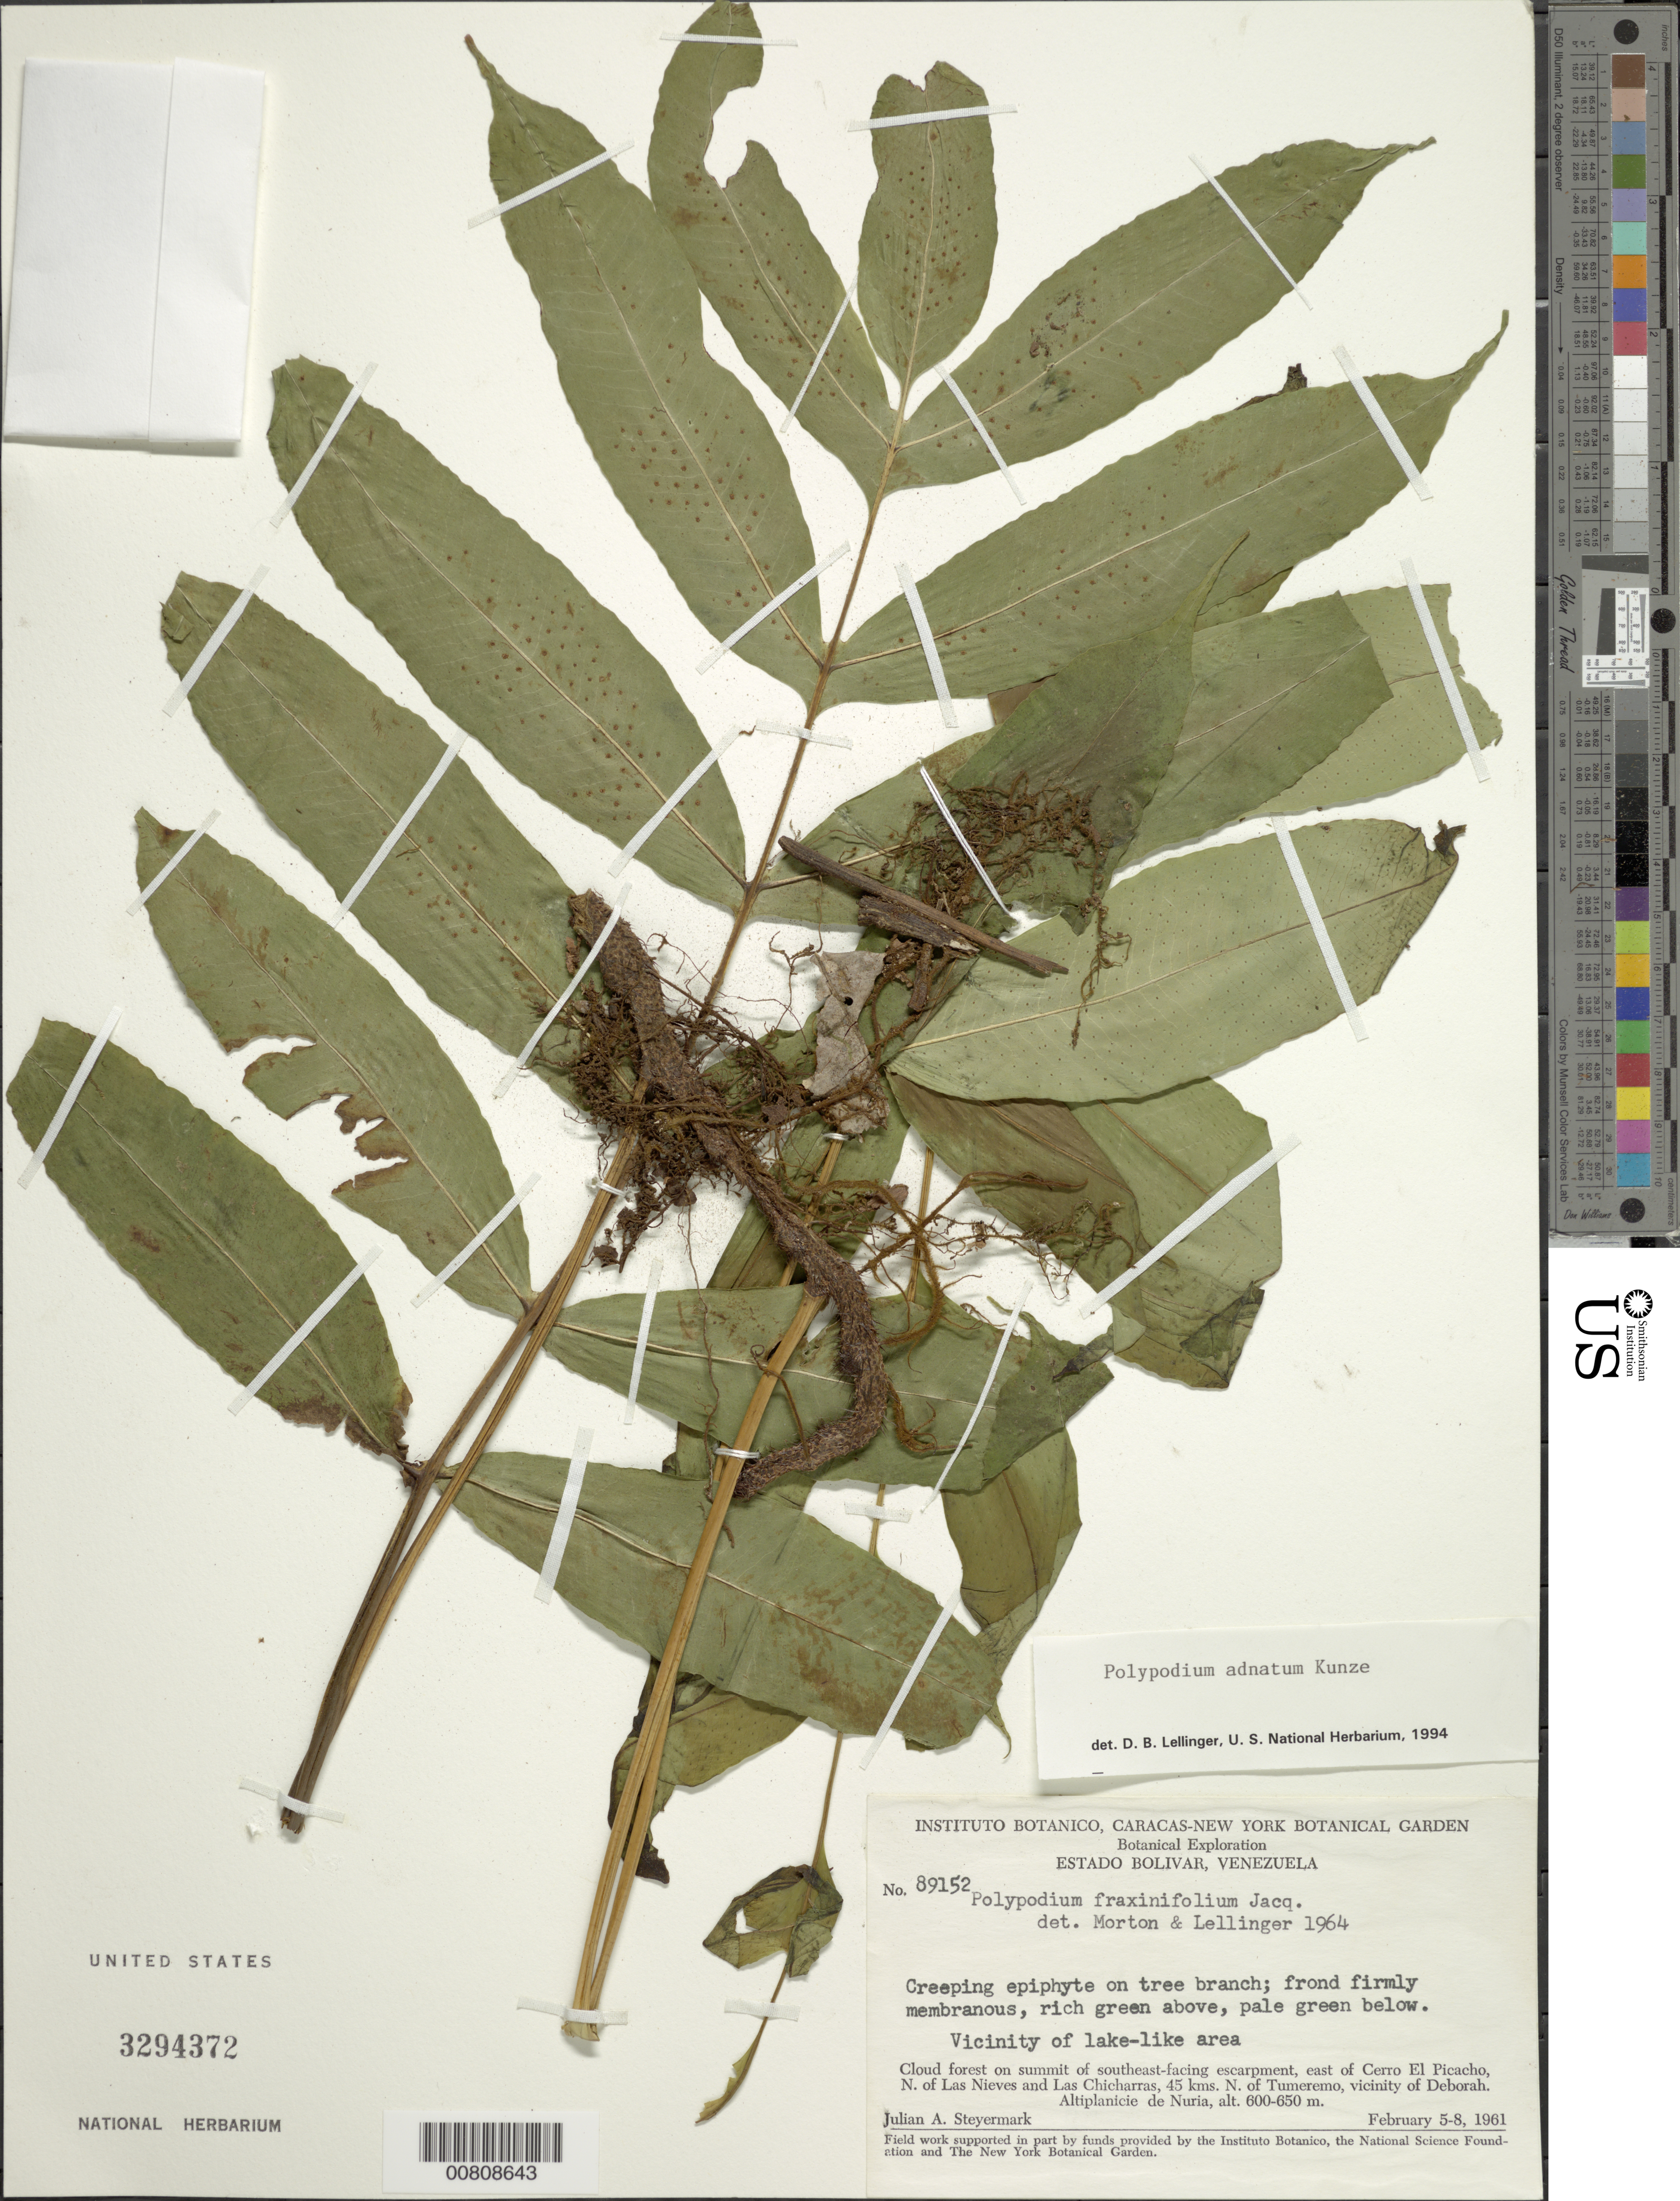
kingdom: Plantae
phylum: Tracheophyta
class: Polypodiopsida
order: Polypodiales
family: Polypodiaceae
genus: Serpocaulon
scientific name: Serpocaulon adnatum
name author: (Kunze ex Klotzsch) A.R. Sm.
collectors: J. Steyermark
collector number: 89152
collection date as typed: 5-Feb-61 to 8-Feb-61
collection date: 1961-02-05/1961-02-08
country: Venezuela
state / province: Bolívar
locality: Cerro El Picacho, E of, N of Las Nieves & Las Chicharras, 45 km N of Tumeremo; vic of Deborah; Altiplanicie de Nuria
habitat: Cloud forest on summit of southeast-facing escarpment, vic. of lake-like area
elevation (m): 600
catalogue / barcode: US 3294372